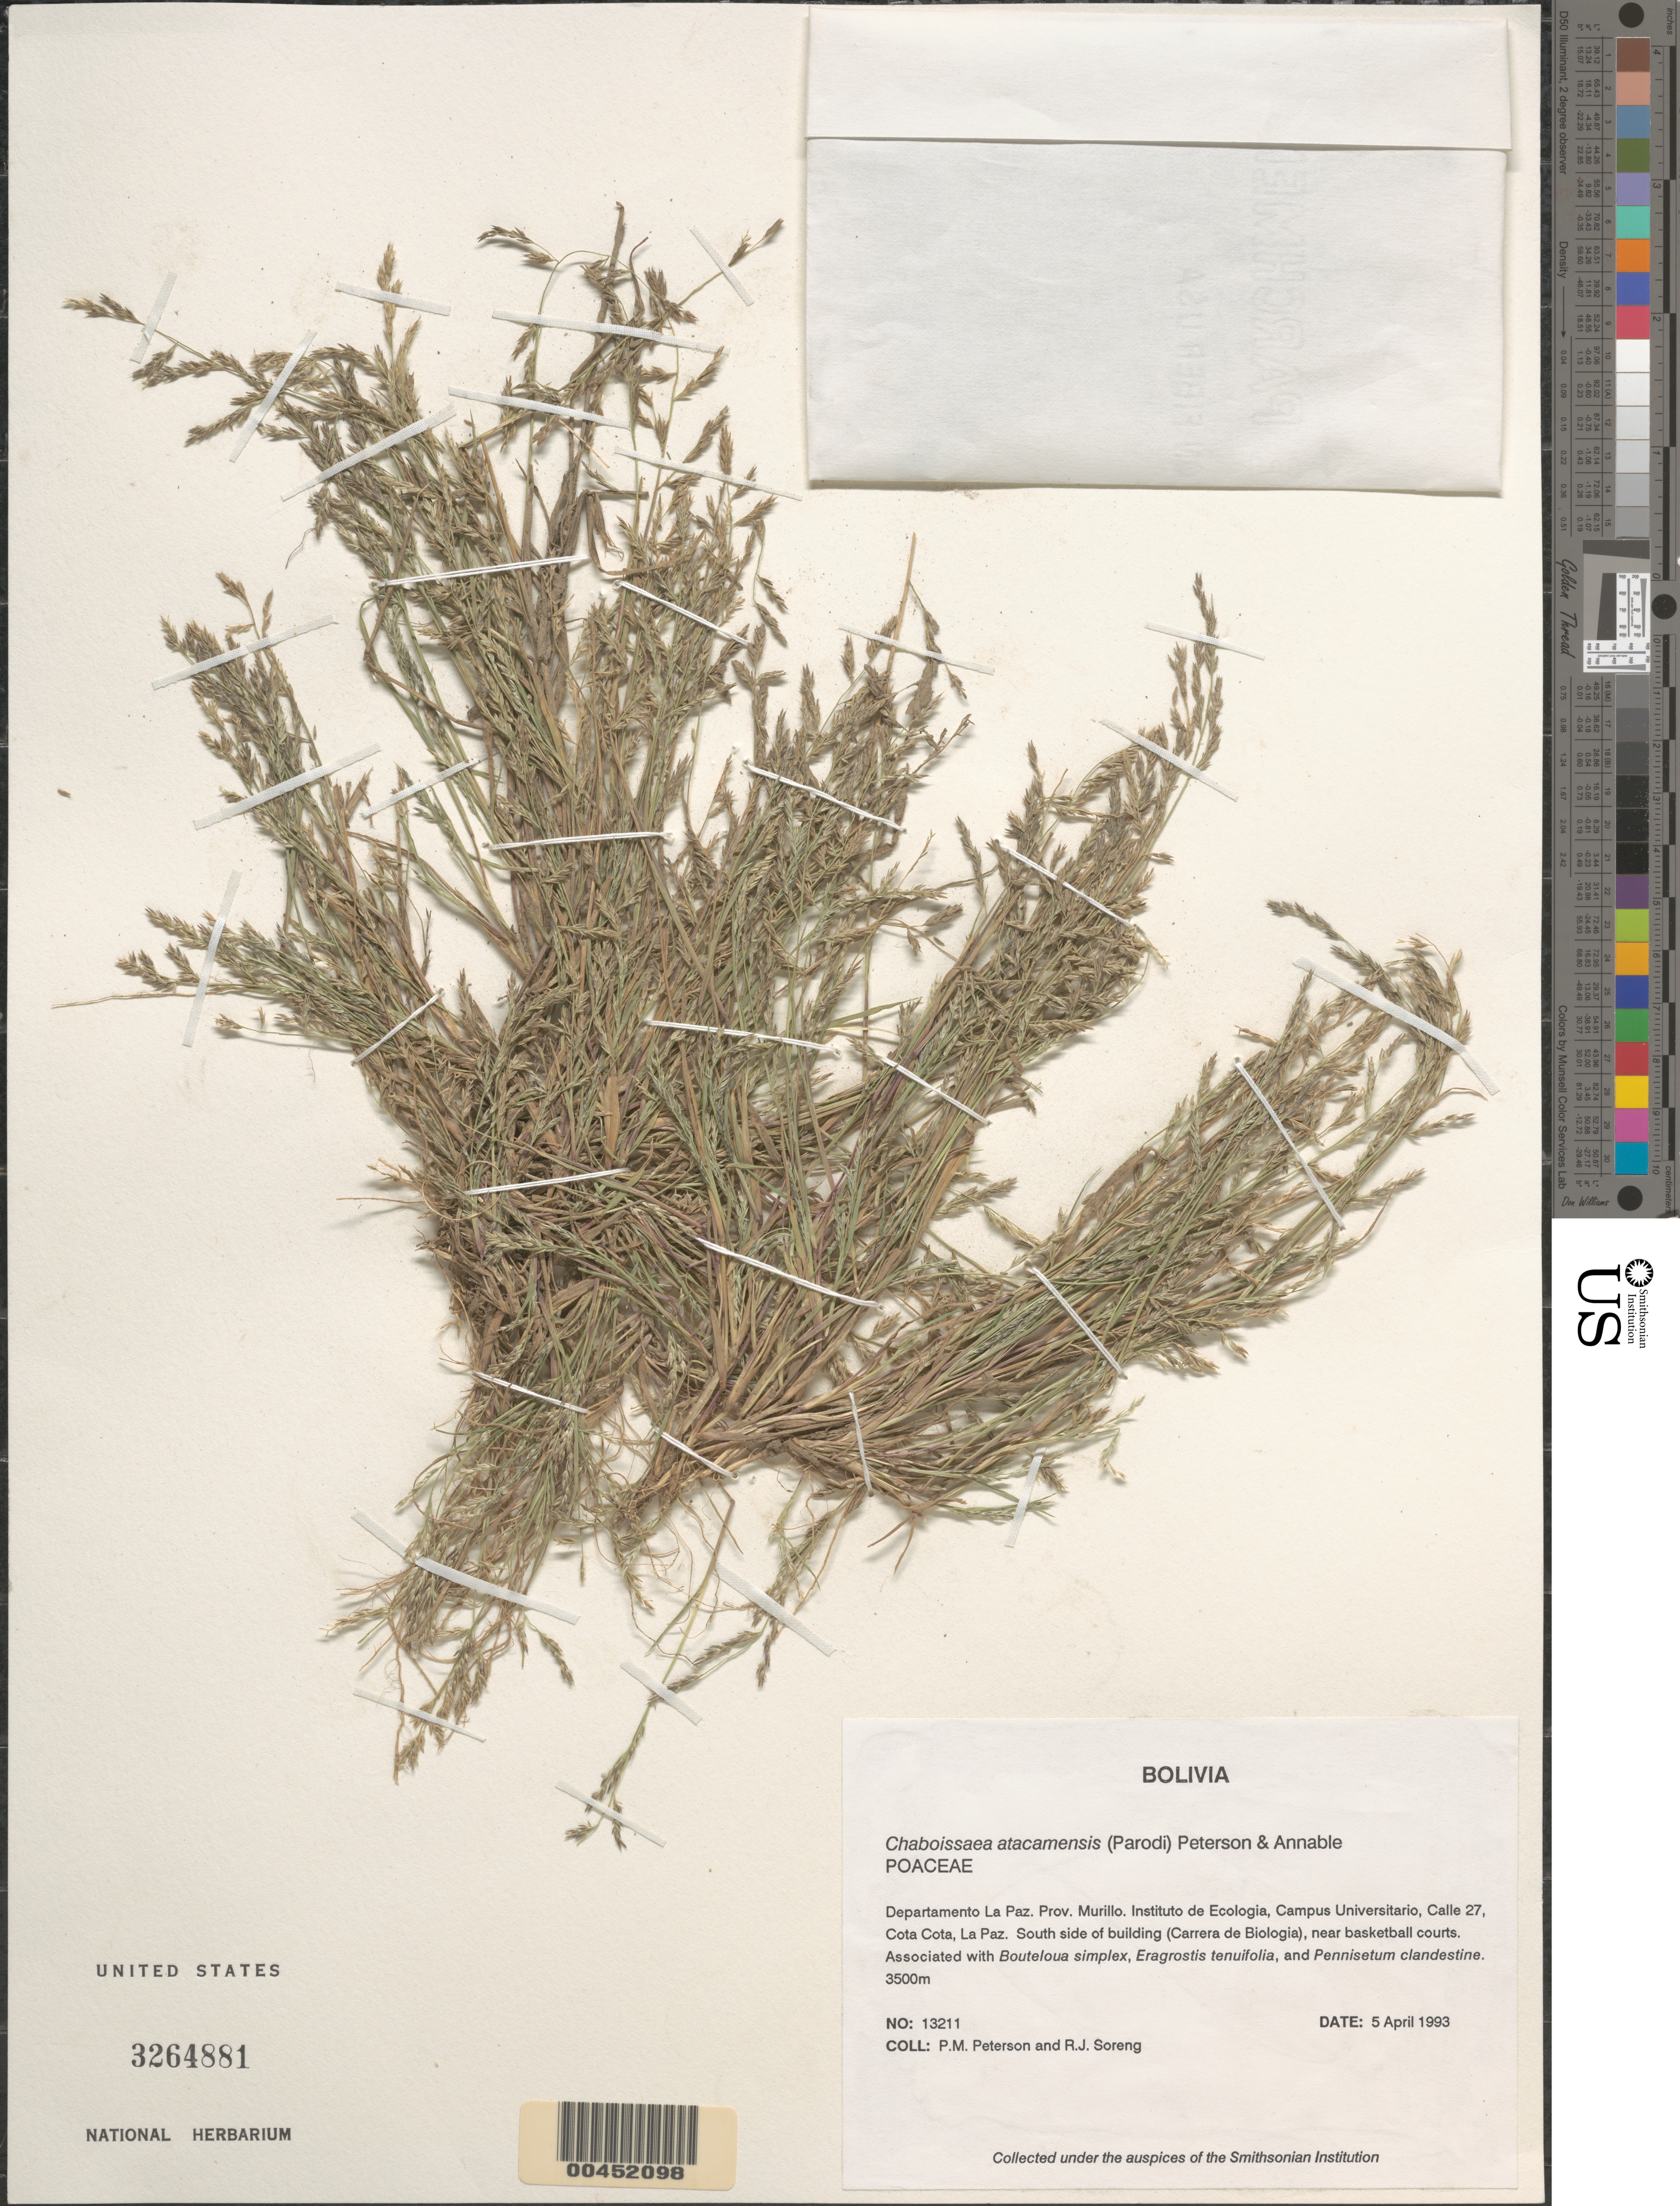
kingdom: Plantae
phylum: Tracheophyta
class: Liliopsida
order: Poales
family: Poaceae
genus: Chaboissaea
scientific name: Chaboissaea atacamensis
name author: (Parodi) P.M. Peterson & Annable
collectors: P. M. Peterson & R. J. Soreng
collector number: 13211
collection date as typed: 05 Apr 1993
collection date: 1993-04-05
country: Bolivia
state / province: La Paz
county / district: Murillo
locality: Instituto de Ecologia, Campus UniversitaRio, Calle 27, Cota Cota, La Paz. South side of building (Carrera de Biologia)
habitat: Associated with Bouteloua simplex, Eragrostis tenuifolia, and Pennisetum clandestine.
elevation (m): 3500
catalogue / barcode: US 3264881